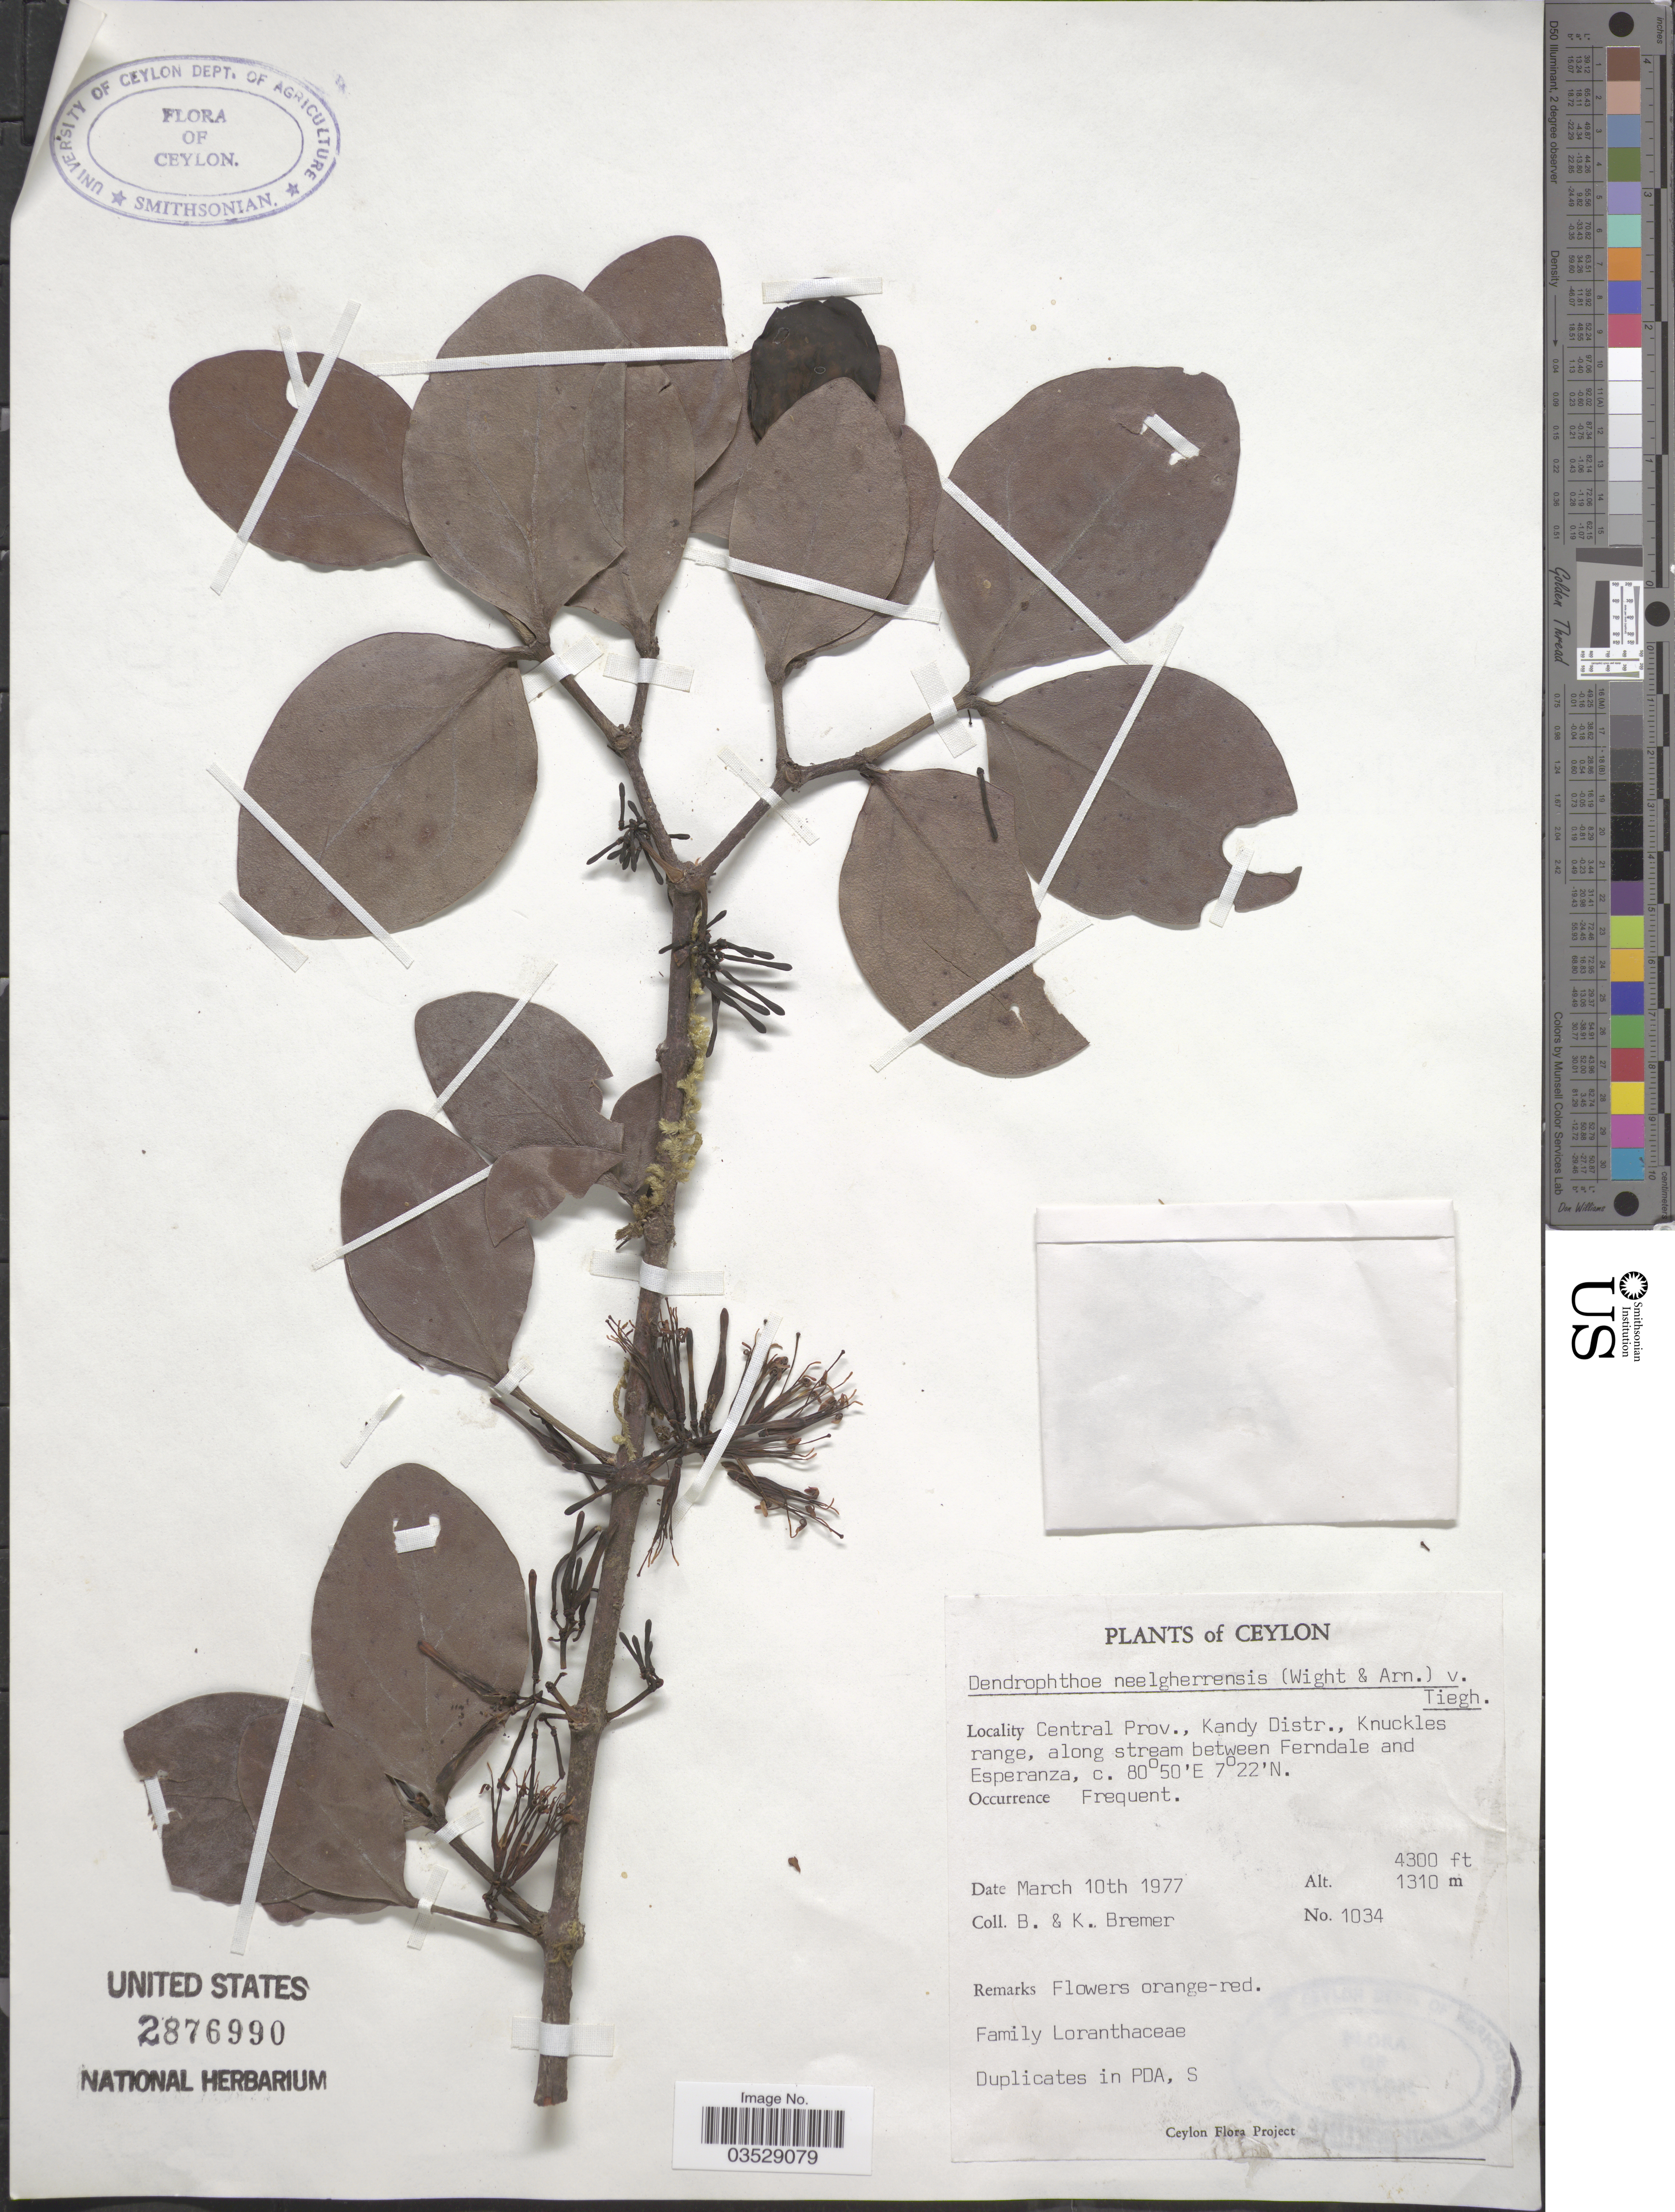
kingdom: Plantae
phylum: Tracheophyta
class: Magnoliopsida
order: Santalales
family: Loranthaceae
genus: Dendrophthoe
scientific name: Dendrophthoe trigona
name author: (Wight & Arn.) Danser ex Santapau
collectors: B. Bremer & K. Bremer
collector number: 1034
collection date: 1977-03-10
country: Sri Lanka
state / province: Central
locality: Ceylon. Kandy Distr., Knuckles range, along stream between Ferndale and Esperanza.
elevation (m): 1311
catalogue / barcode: US 2876990